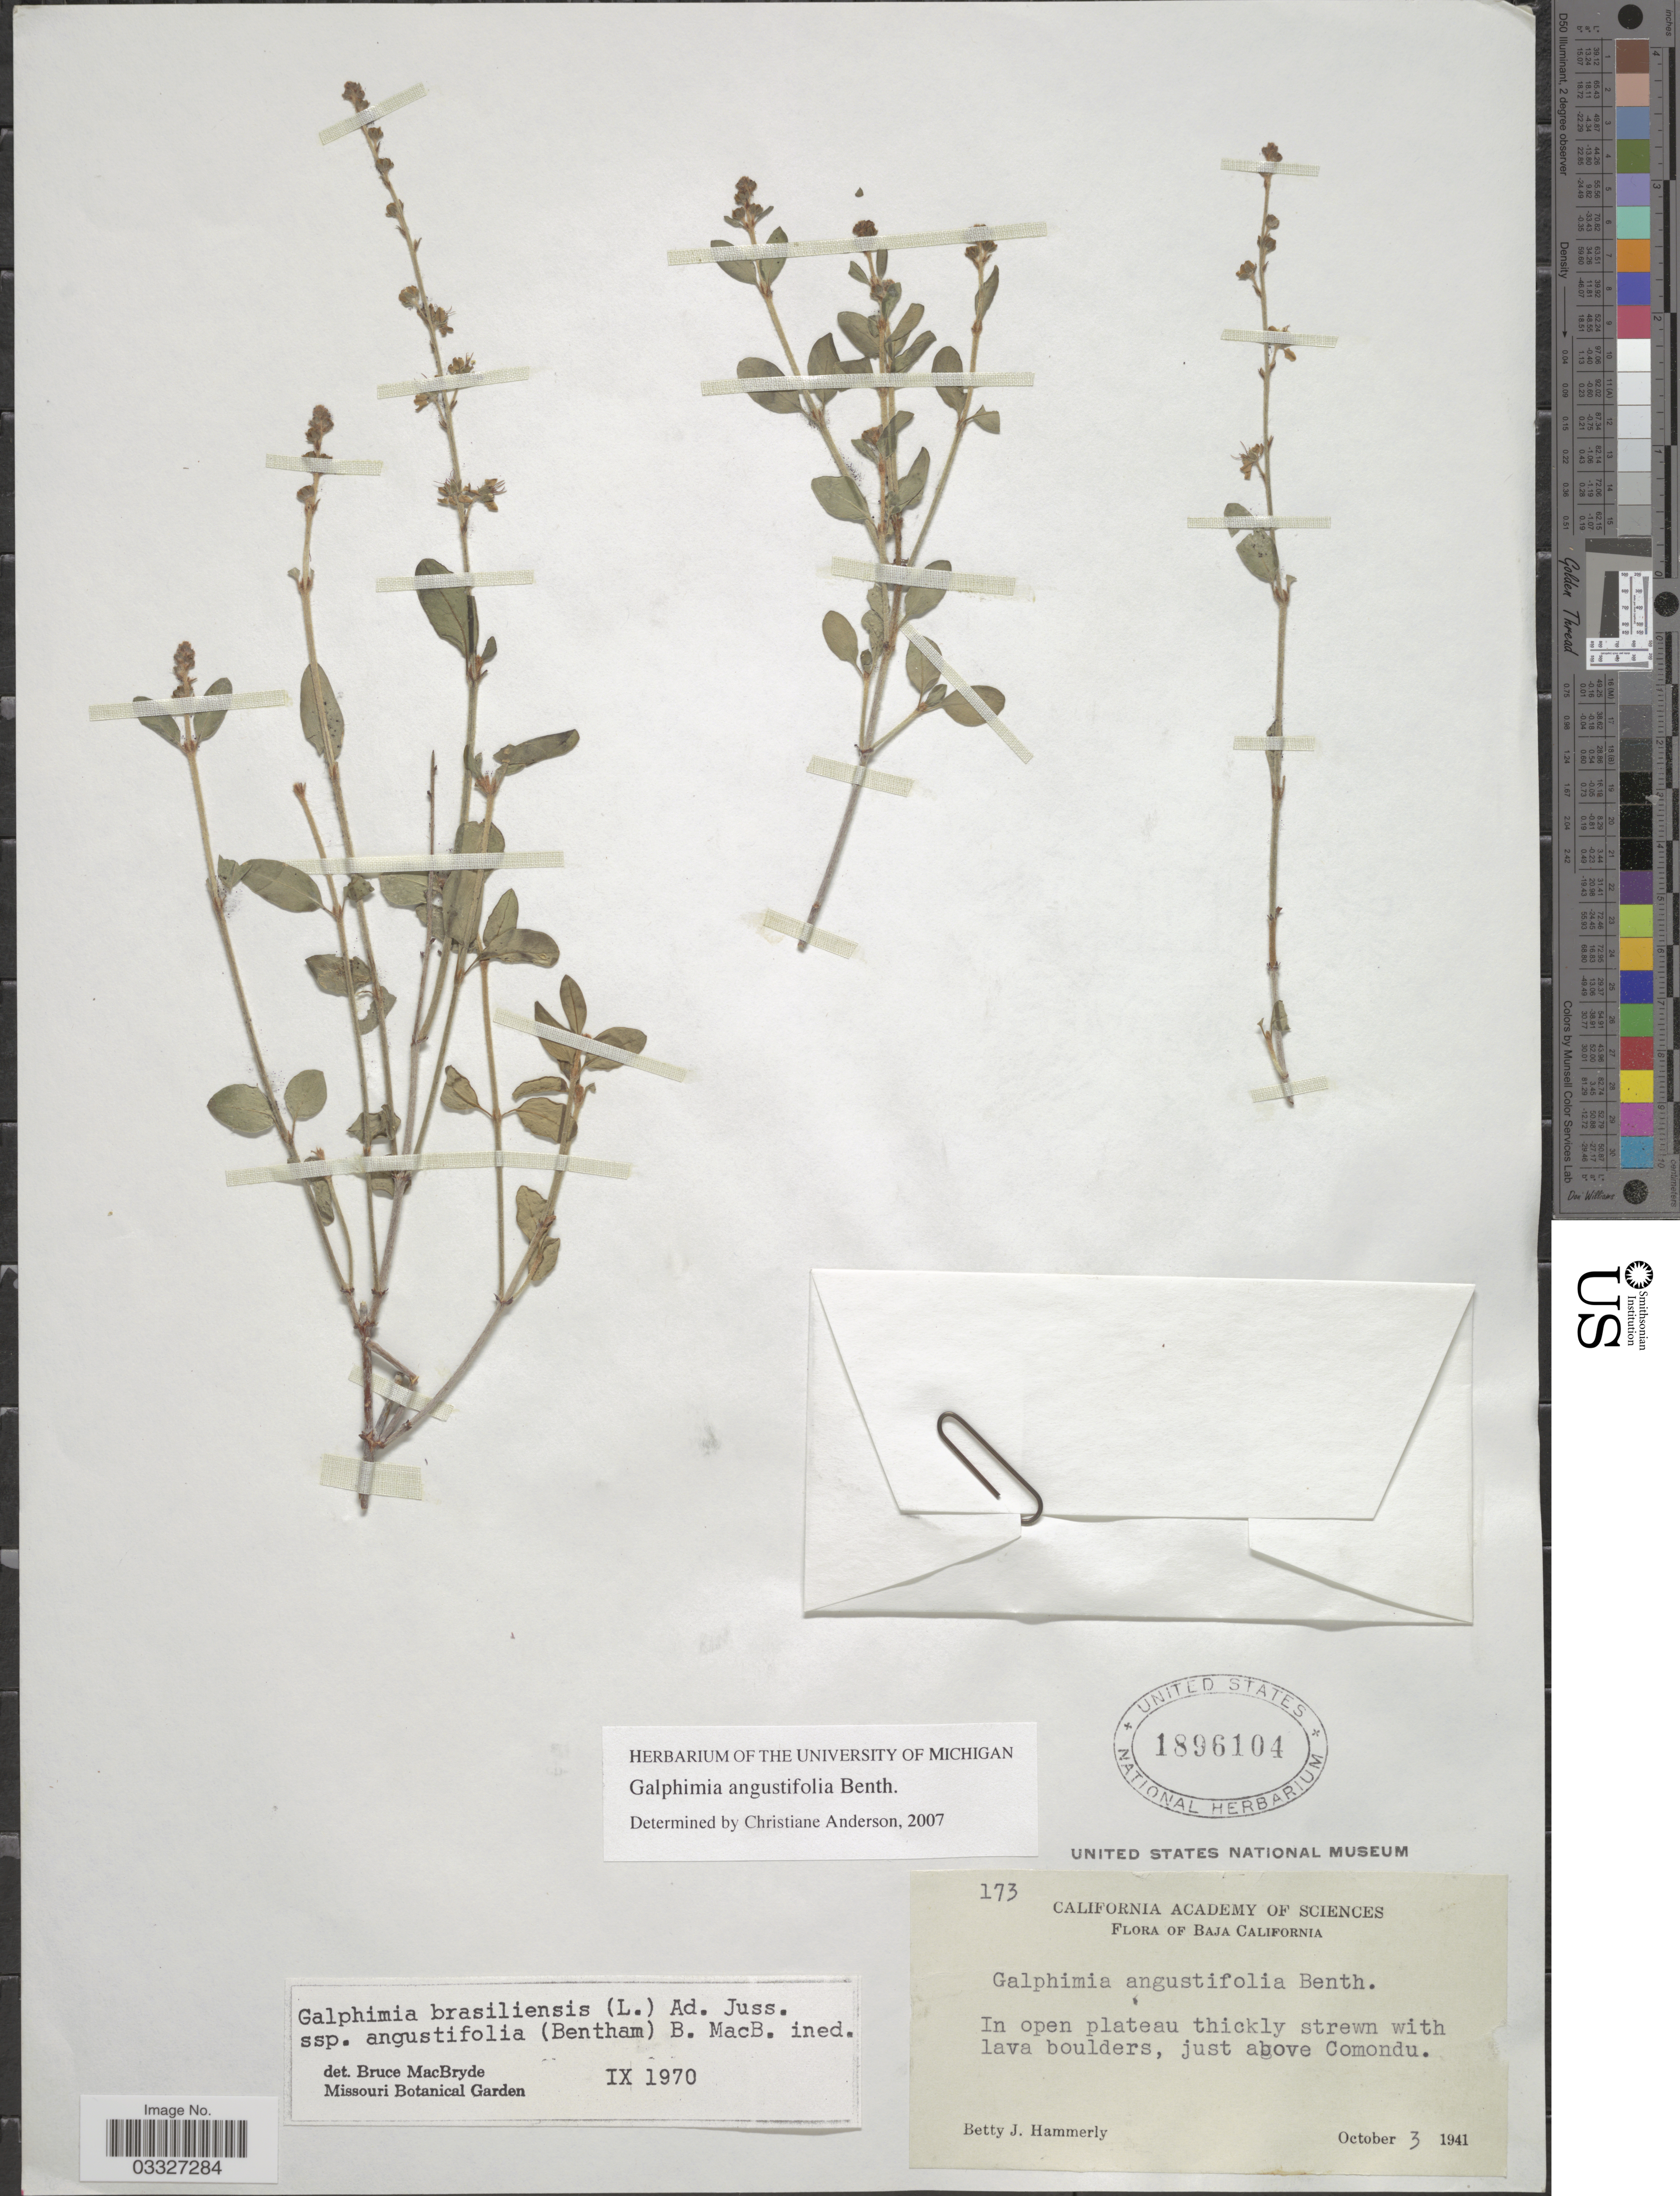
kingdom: Plantae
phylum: Tracheophyta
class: Magnoliopsida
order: Malpighiales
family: Malpighiaceae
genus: Galphimia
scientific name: Galphimia angustifolia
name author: Benth.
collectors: B. J. Hammerly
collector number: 173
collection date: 1941-10-03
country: Mexico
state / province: Baja California Sur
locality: In open plateau thickly strewn with lava boulders, just above Comondu.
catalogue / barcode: US 1876104